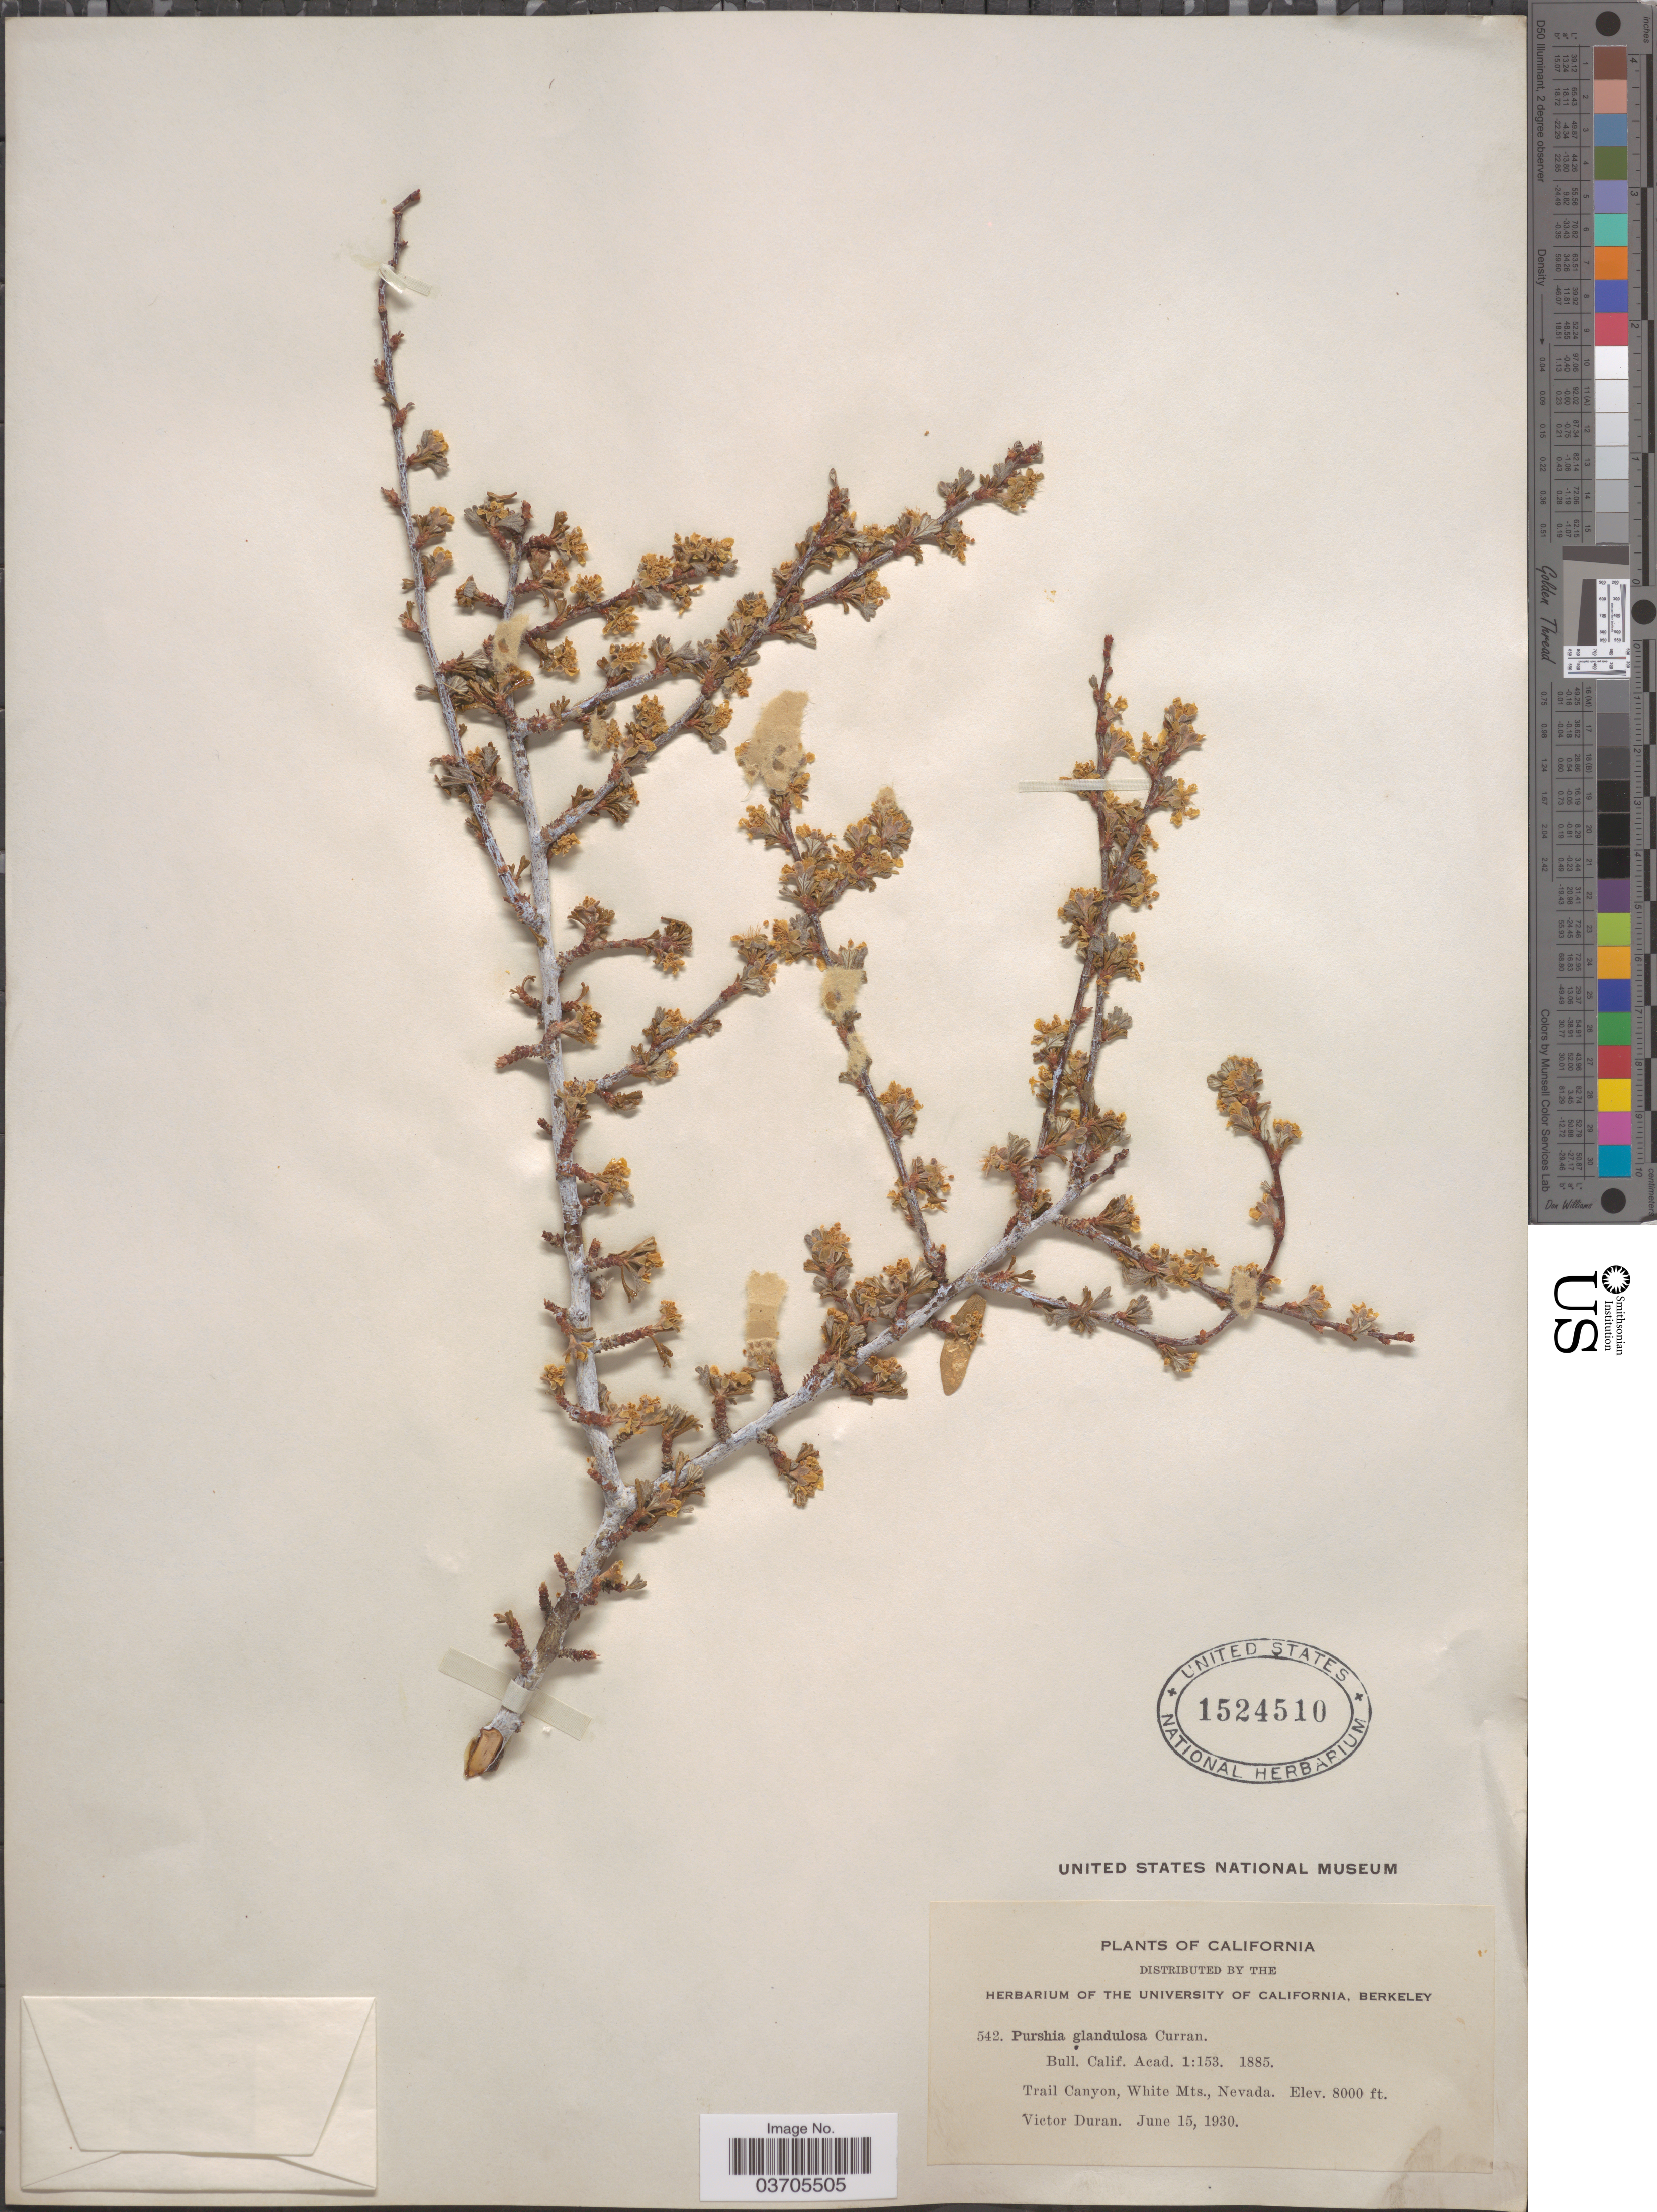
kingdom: Plantae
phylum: Tracheophyta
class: Magnoliopsida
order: Rosales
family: Rosaceae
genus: Purshia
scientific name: Purshia glandulosa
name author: Curran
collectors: V. Duran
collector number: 542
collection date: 1930-06-15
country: United States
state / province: California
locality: Trail Canyon, White Mts.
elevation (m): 2438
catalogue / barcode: US 1524510